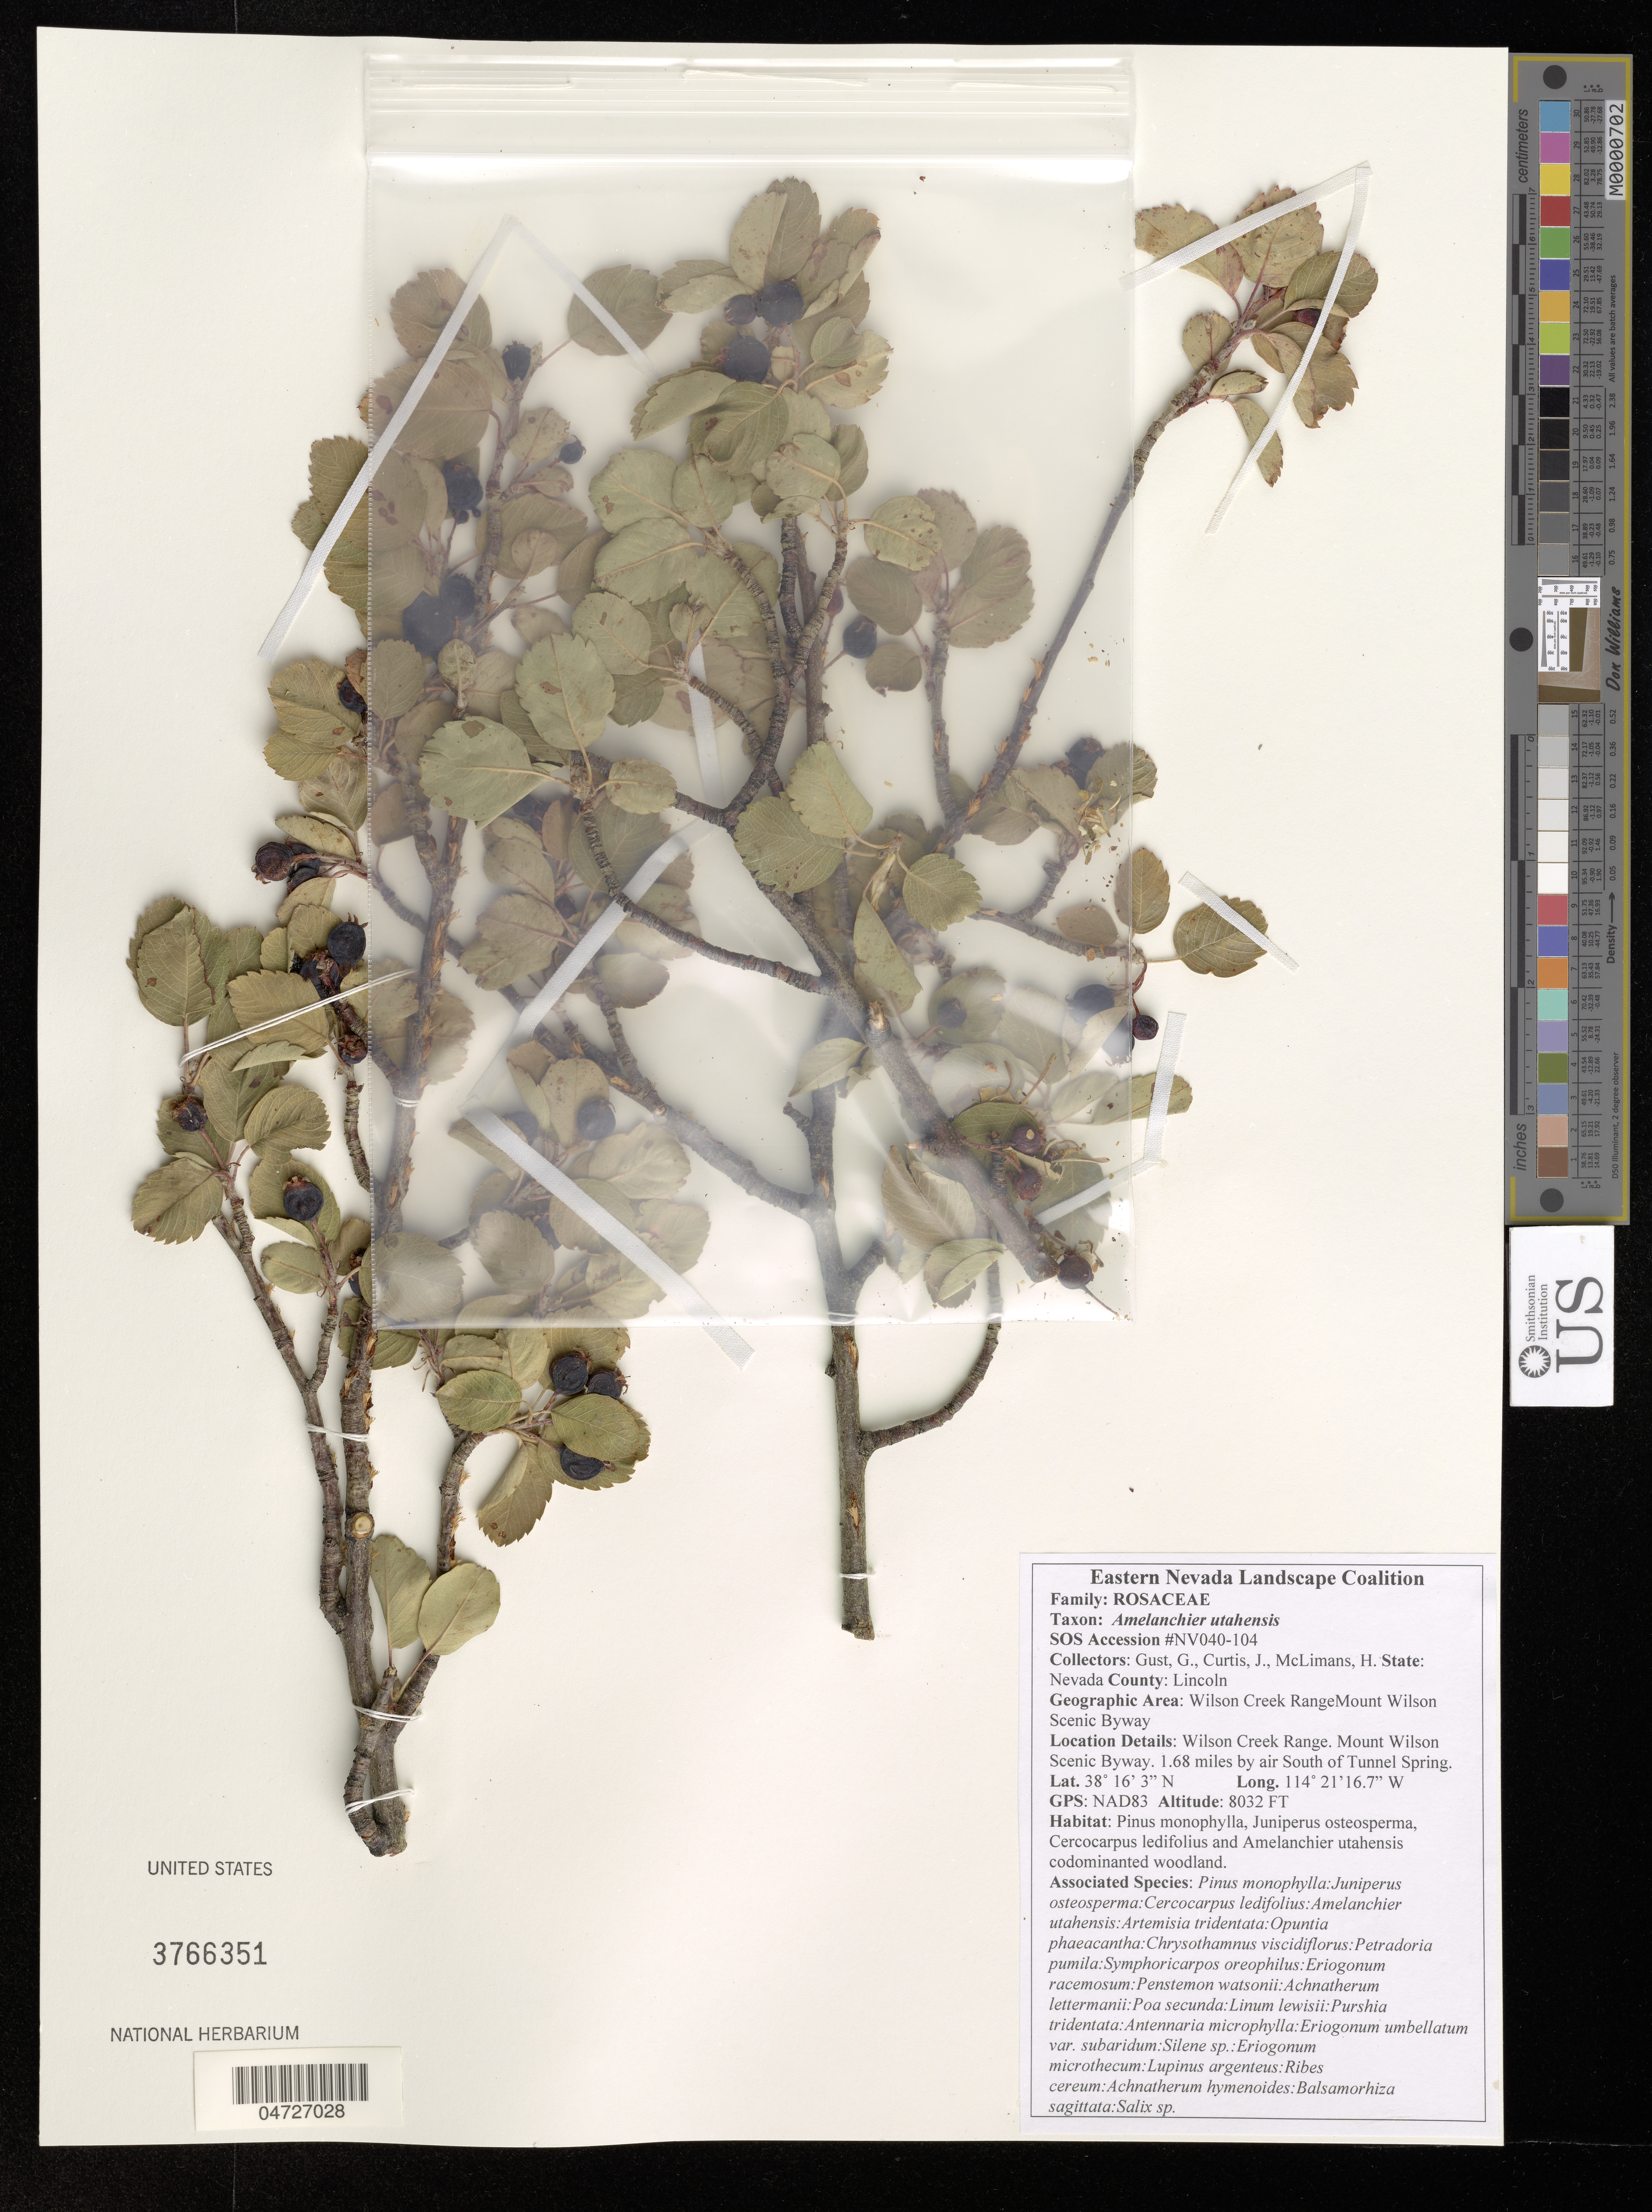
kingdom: Plantae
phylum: Tracheophyta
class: Magnoliopsida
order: Rosales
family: Rosaceae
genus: Amelanchier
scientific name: Amelanchier utahensis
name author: Koehne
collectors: G. Gust, J. Curtis & H. McLimans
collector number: NV040-104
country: United States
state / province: Nevada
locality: County: Lincoln. Wilson Creek Range. Mount Wilson Scenic Byway. 1.68 miles by air South of Tunnel Spring.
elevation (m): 2448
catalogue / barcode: US 3766351